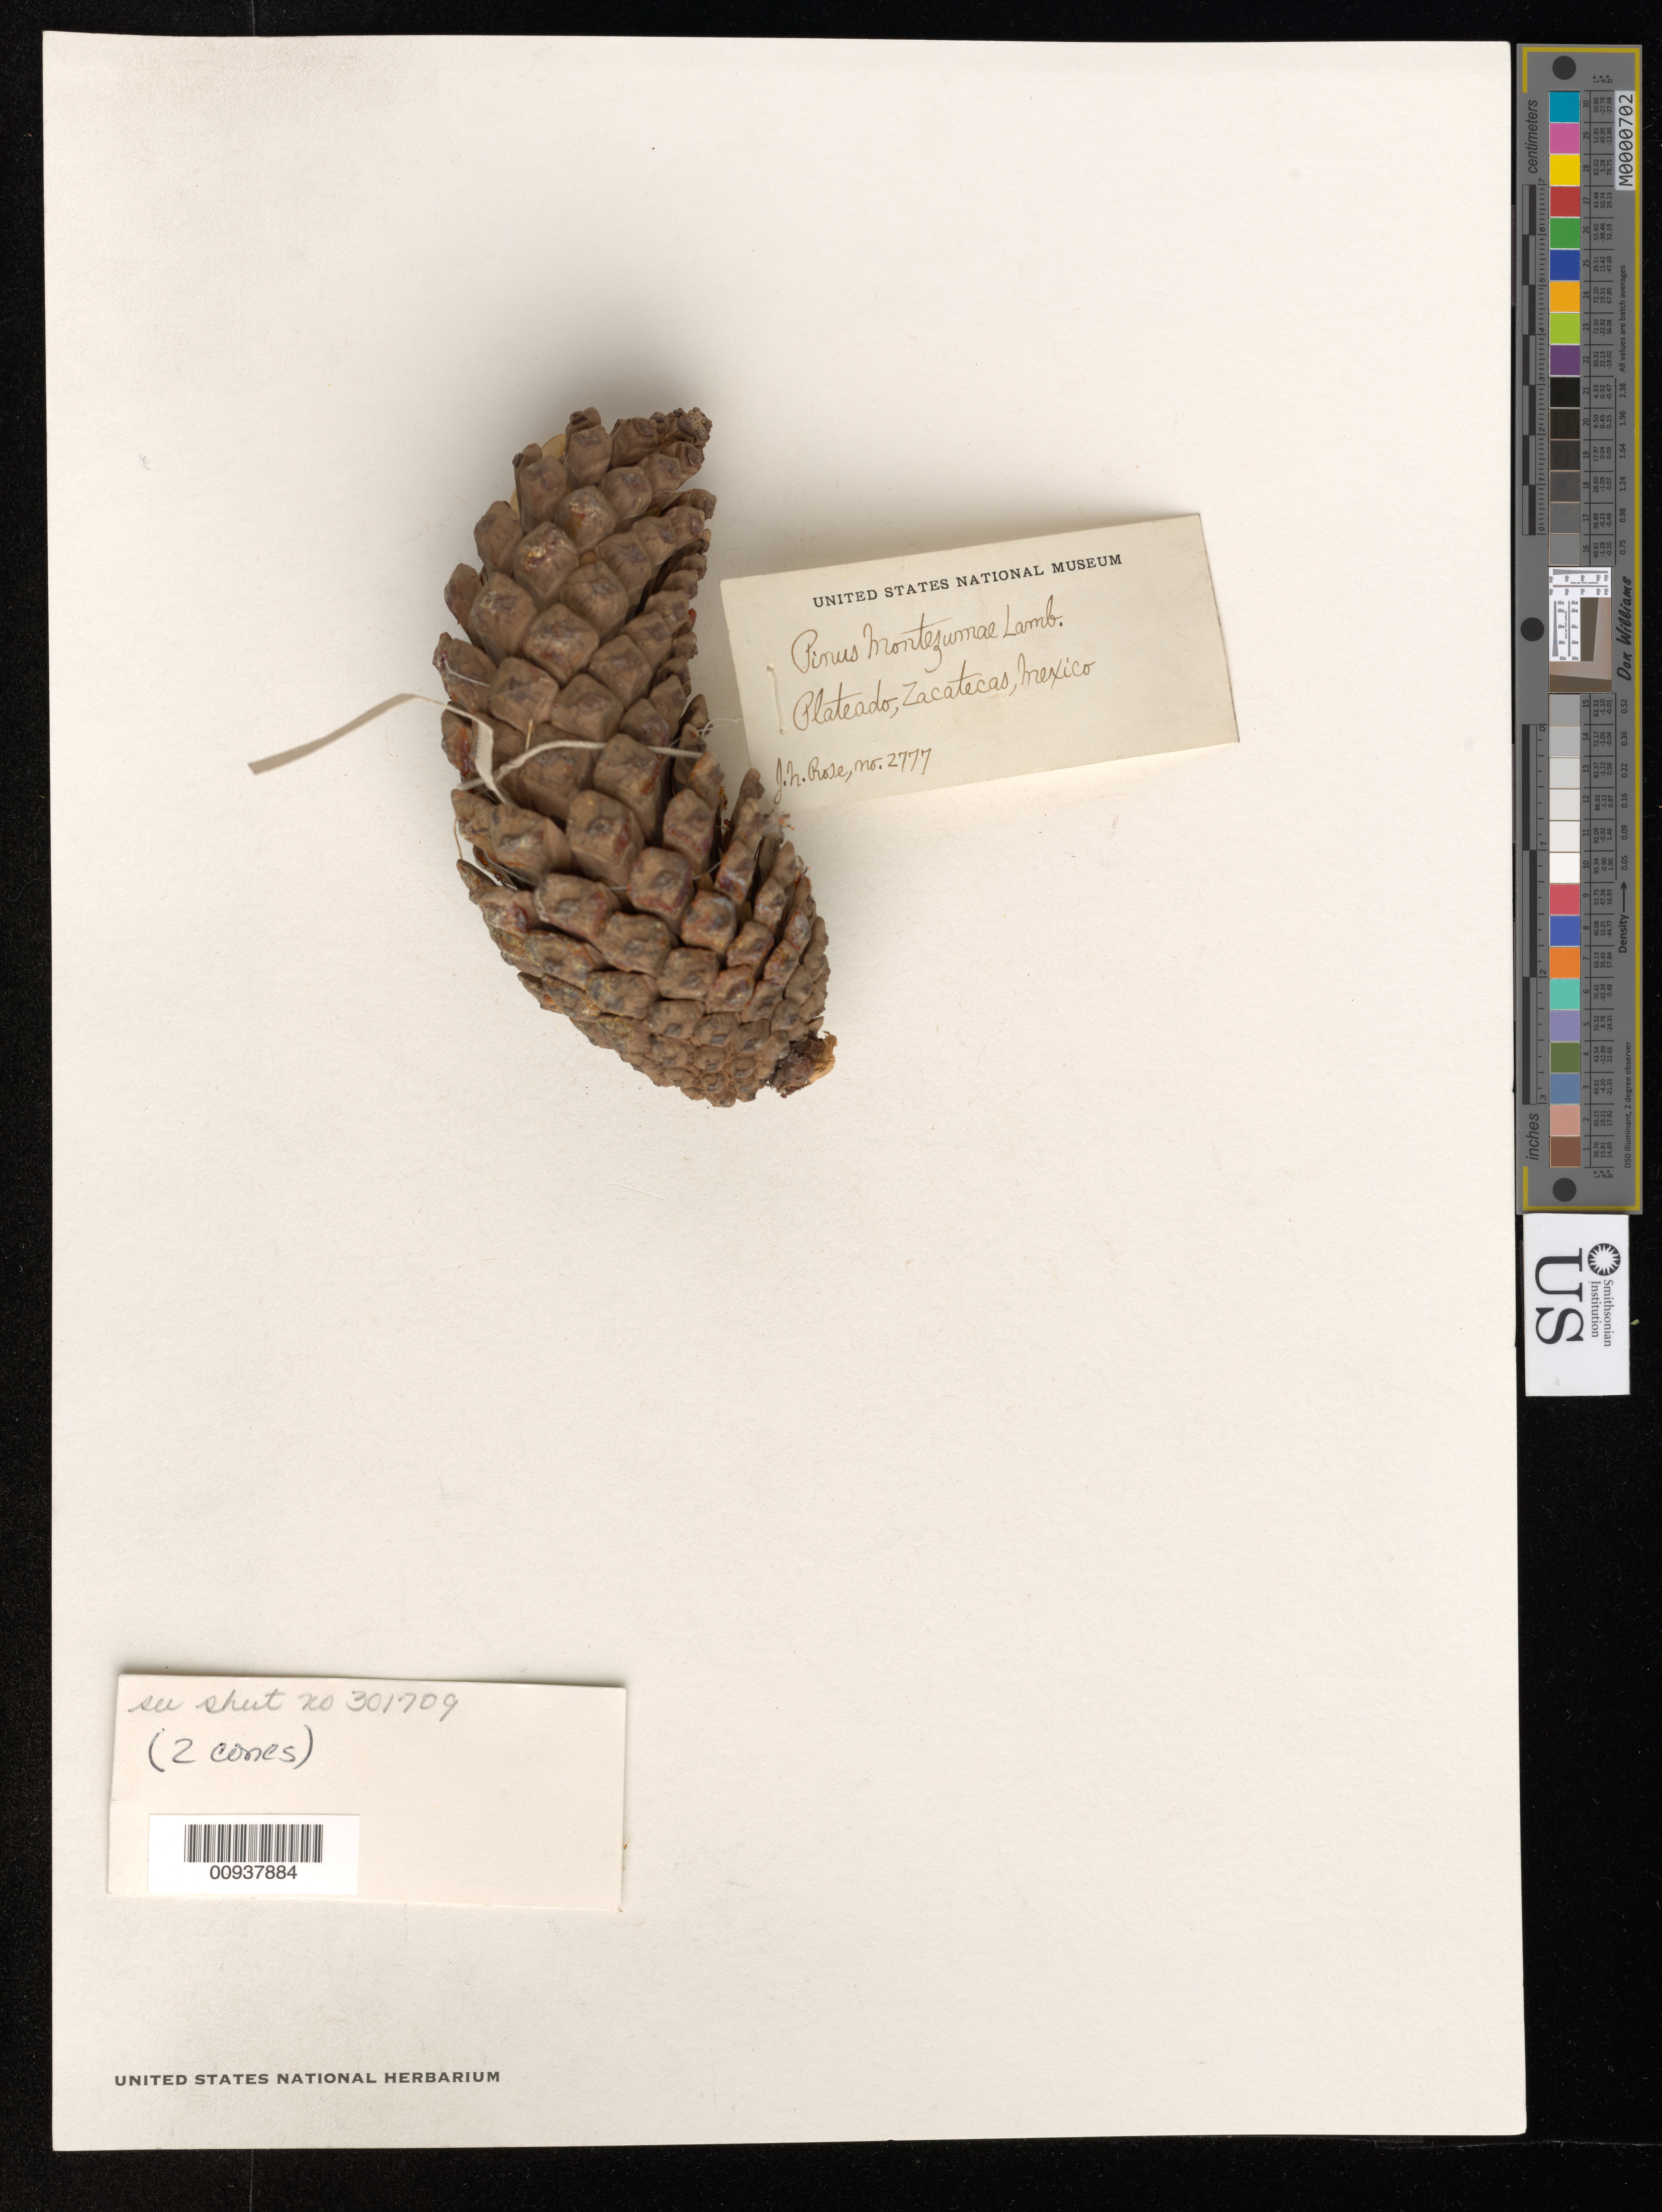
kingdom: Plantae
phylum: Tracheophyta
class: Pinopsida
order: Pinales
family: Pinaceae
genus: Pinus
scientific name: Pinus montezumae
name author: Lamb.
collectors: J. N. Rose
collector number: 2777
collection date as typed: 03 Sep 1897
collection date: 1897-09-03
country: Mexico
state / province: Zacatecas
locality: Near Plateado.